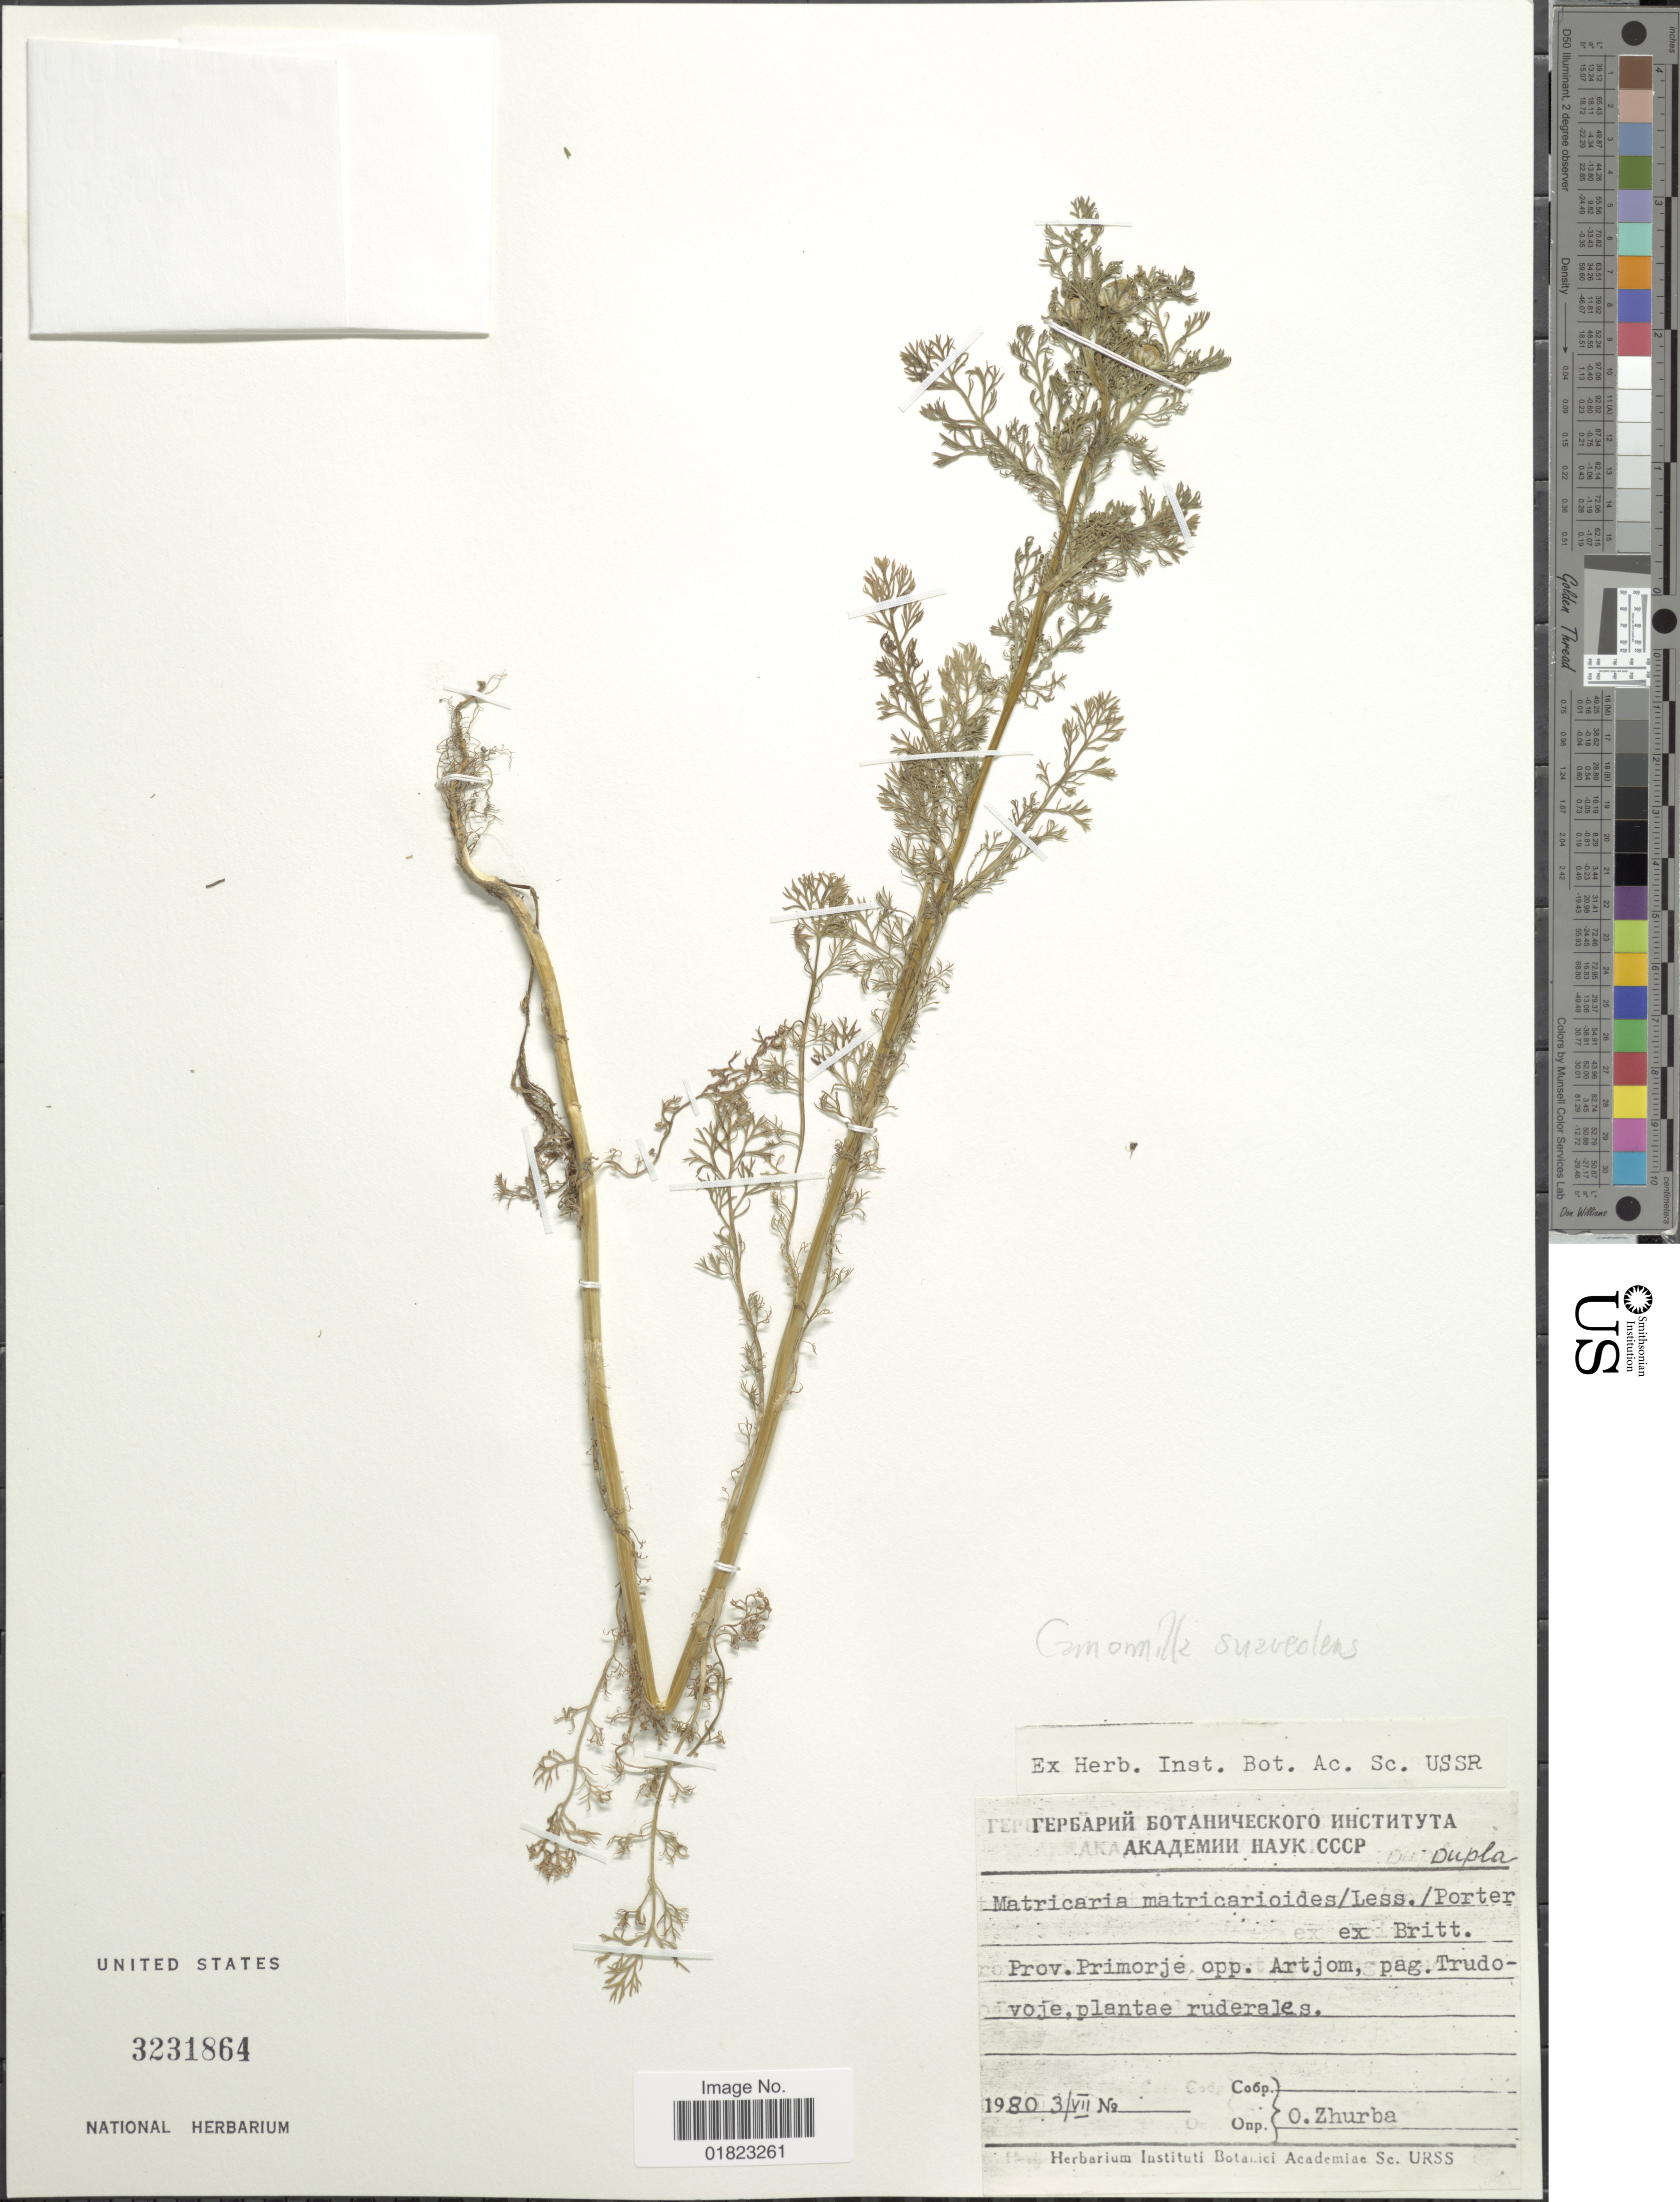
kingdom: Plantae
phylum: Tracheophyta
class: Magnoliopsida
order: Asterales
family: Asteraceae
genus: Matricaria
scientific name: Matricaria matricarioides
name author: (Less.) Porter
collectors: O. Zhurba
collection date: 1980-08-03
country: Russian Federation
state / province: Primorsky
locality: Prov. Primorje opp. Artjom, pag. Trudovoje, plantae ruderales.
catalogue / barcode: US 3231864